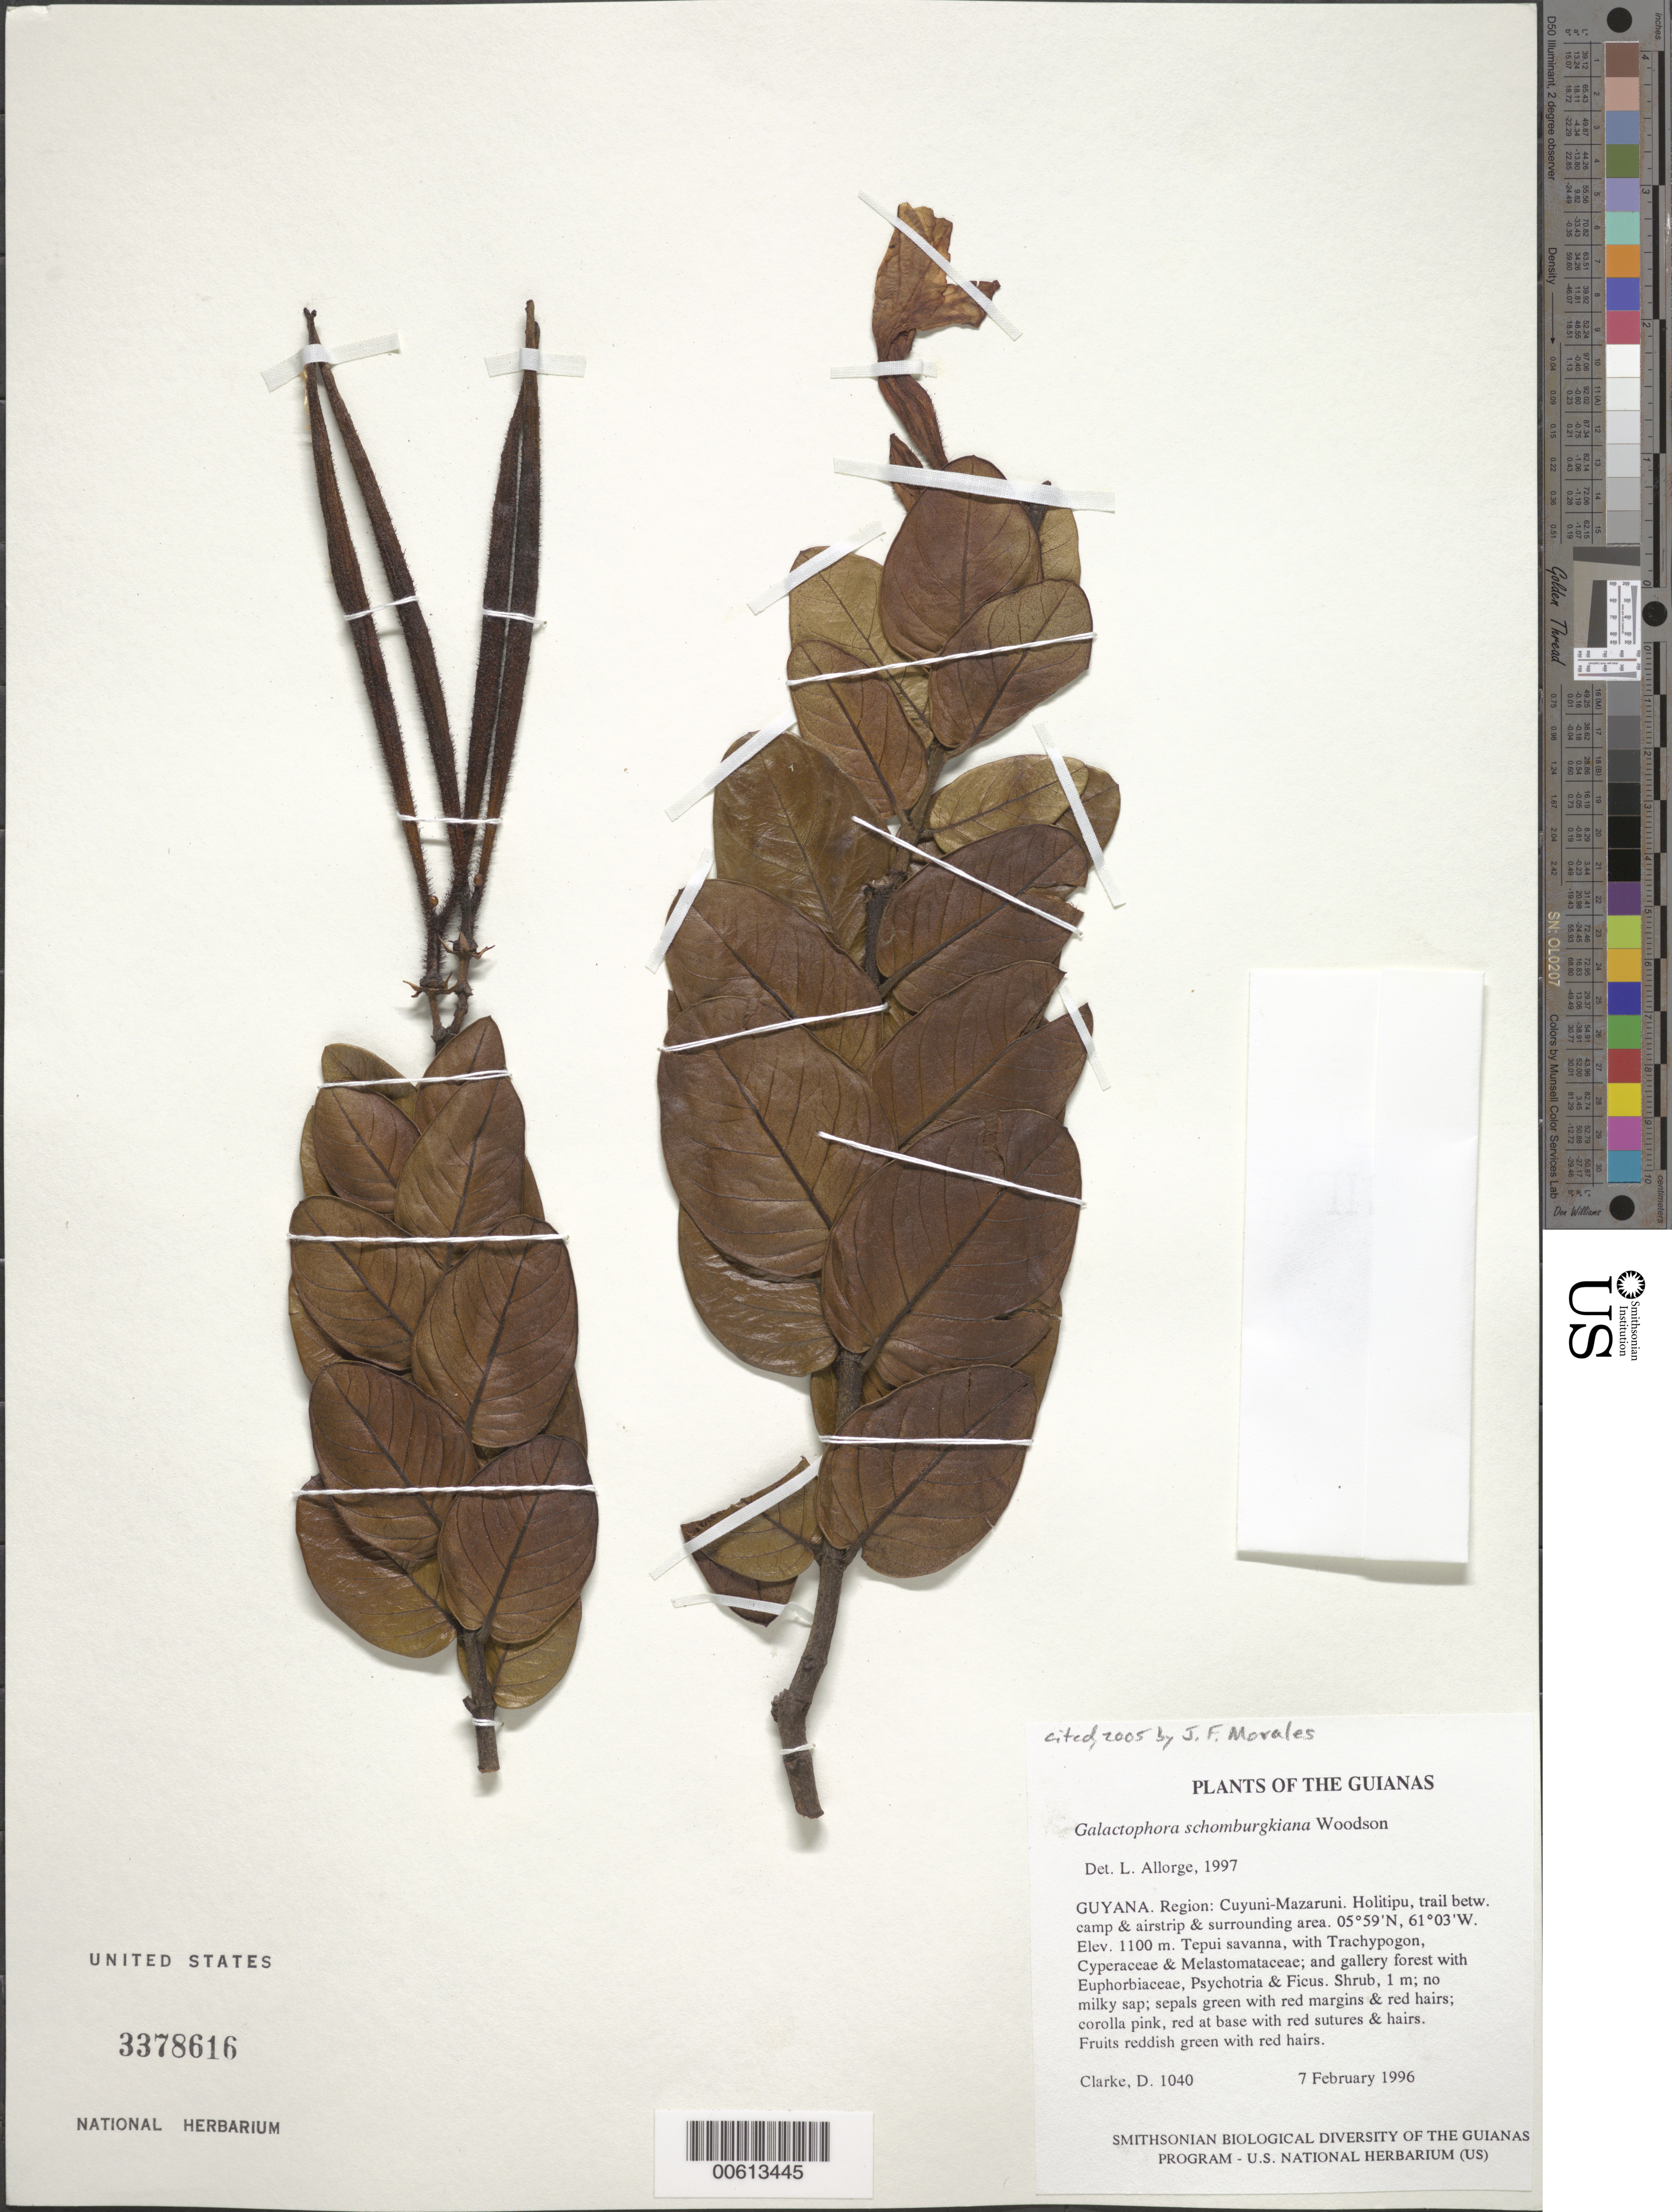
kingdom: Plantae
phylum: Tracheophyta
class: Magnoliopsida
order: Gentianales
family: Apocynaceae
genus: Galactophora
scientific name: Galactophora schomburgkiana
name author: Woodson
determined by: Allorge, L.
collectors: H. D. Clarke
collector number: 1040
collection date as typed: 7 February 1996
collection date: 1996-02-07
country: Guyana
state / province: Cuyuni-Mazaruni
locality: Holitipu, trail between camp & airstrip & surrounding area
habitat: Tepui savanna, with Trachypogon, Cyperaceae & Melastomataceae; and gallery forest with Euphorbiaceae, Psychotria & Ficus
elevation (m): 1100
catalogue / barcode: US 3378616